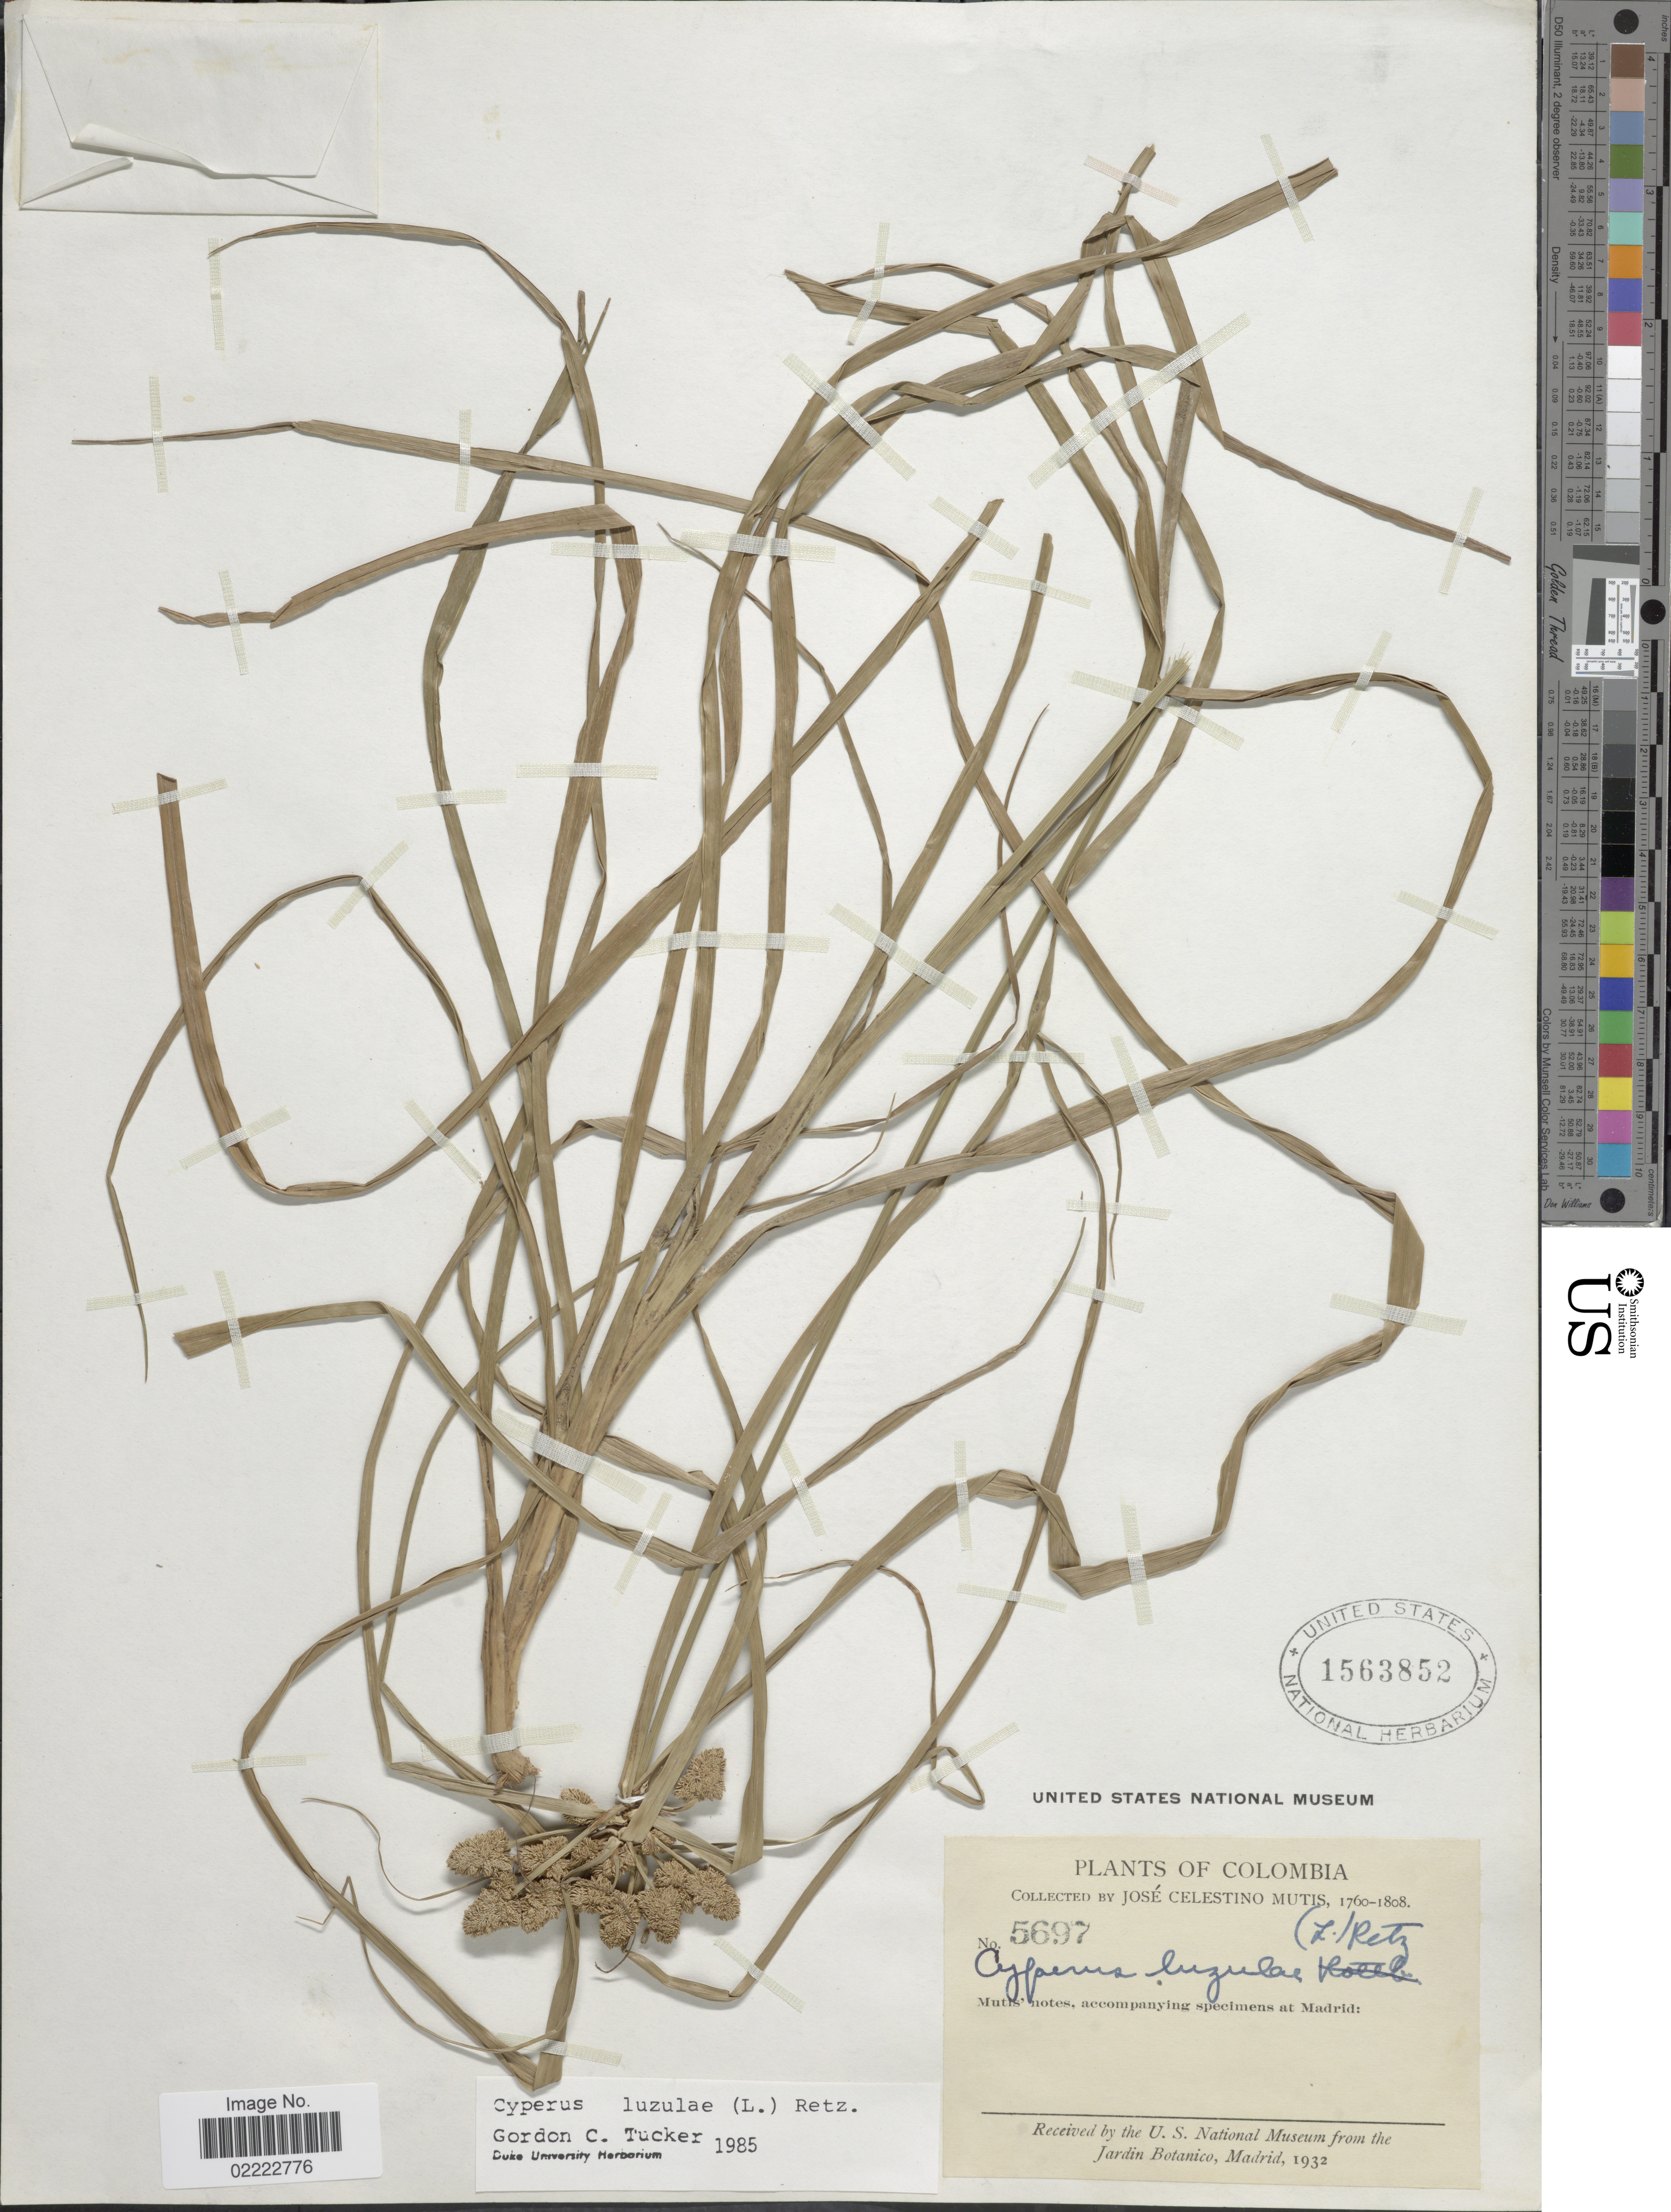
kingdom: Plantae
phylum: Tracheophyta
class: Liliopsida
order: Poales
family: Cyperaceae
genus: Cyperus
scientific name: Cyperus luzulae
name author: (L.) Rottb. ex Retz.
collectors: J. C. B. Mutis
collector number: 5697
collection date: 1760/1808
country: Colombia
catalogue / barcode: US 1563852